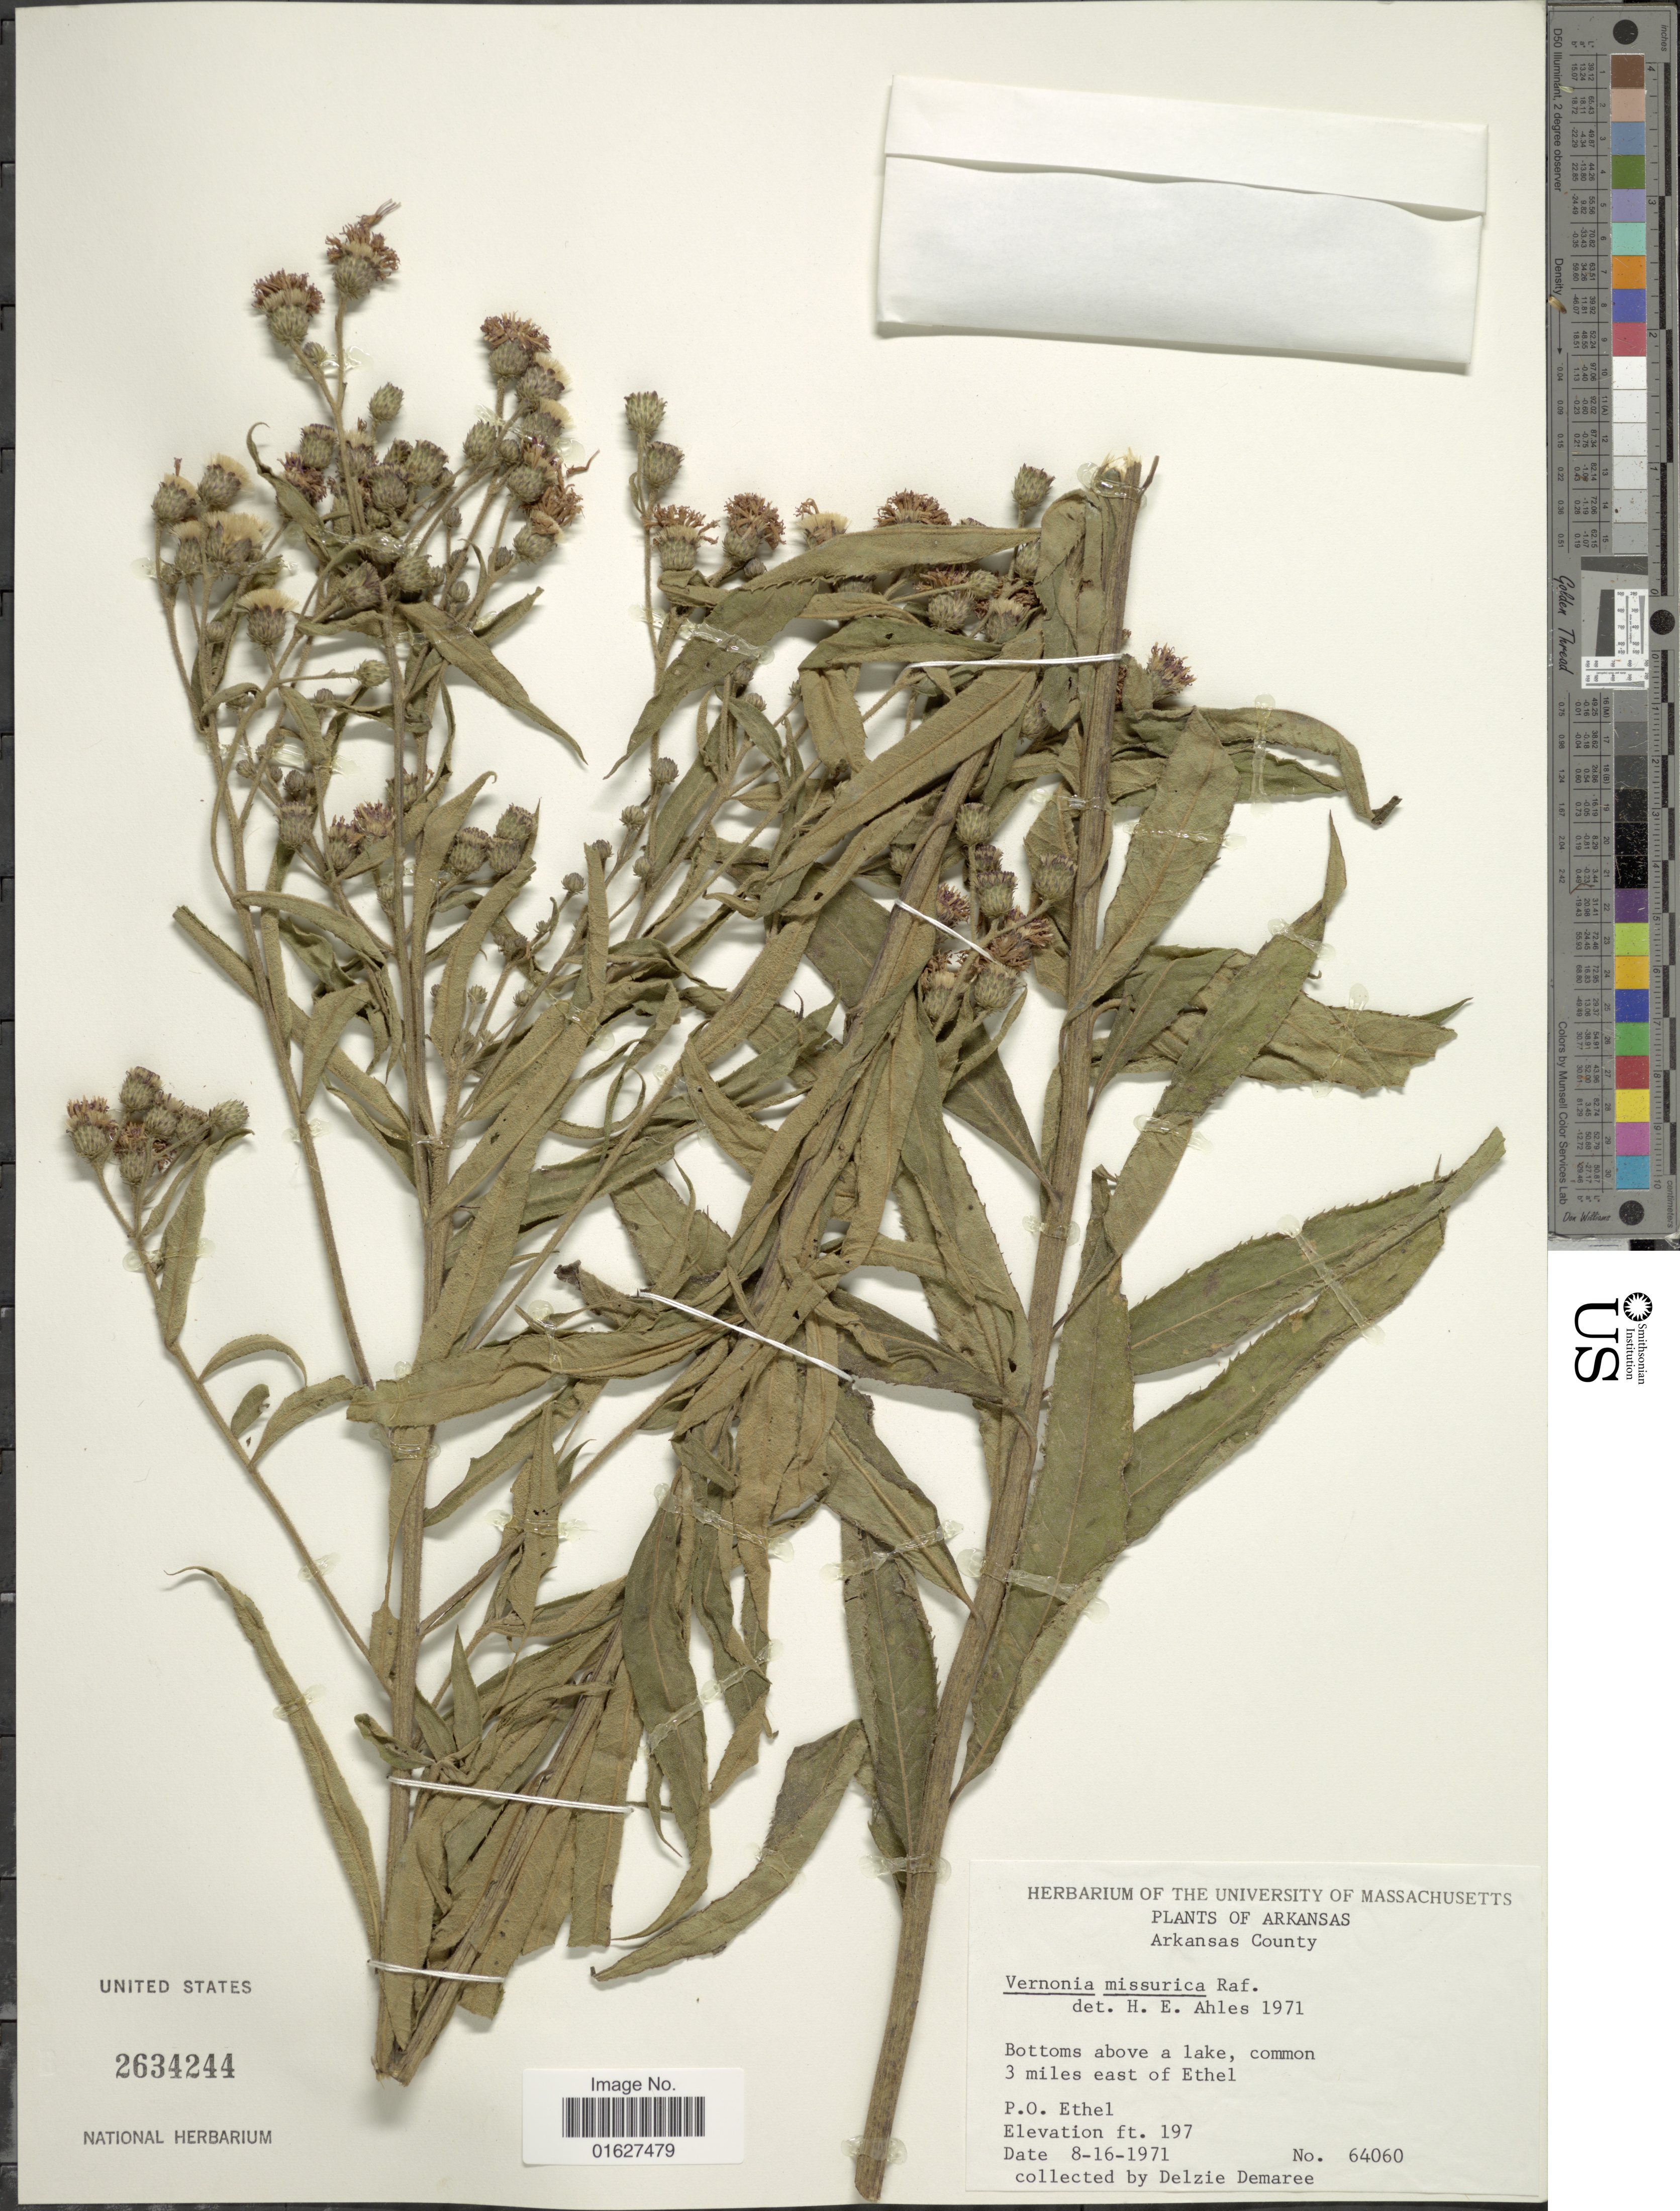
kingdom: Plantae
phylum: Tracheophyta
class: Magnoliopsida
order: Asterales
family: Asteraceae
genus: Vernonia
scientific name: Vernonia missurica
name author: Raf.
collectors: D. Demaree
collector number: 64060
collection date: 1971-08-16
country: United States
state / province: Arkansas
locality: Arkansas County. Bottoms above a lake, 3 miles east of Ethel.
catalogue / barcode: US 2634244